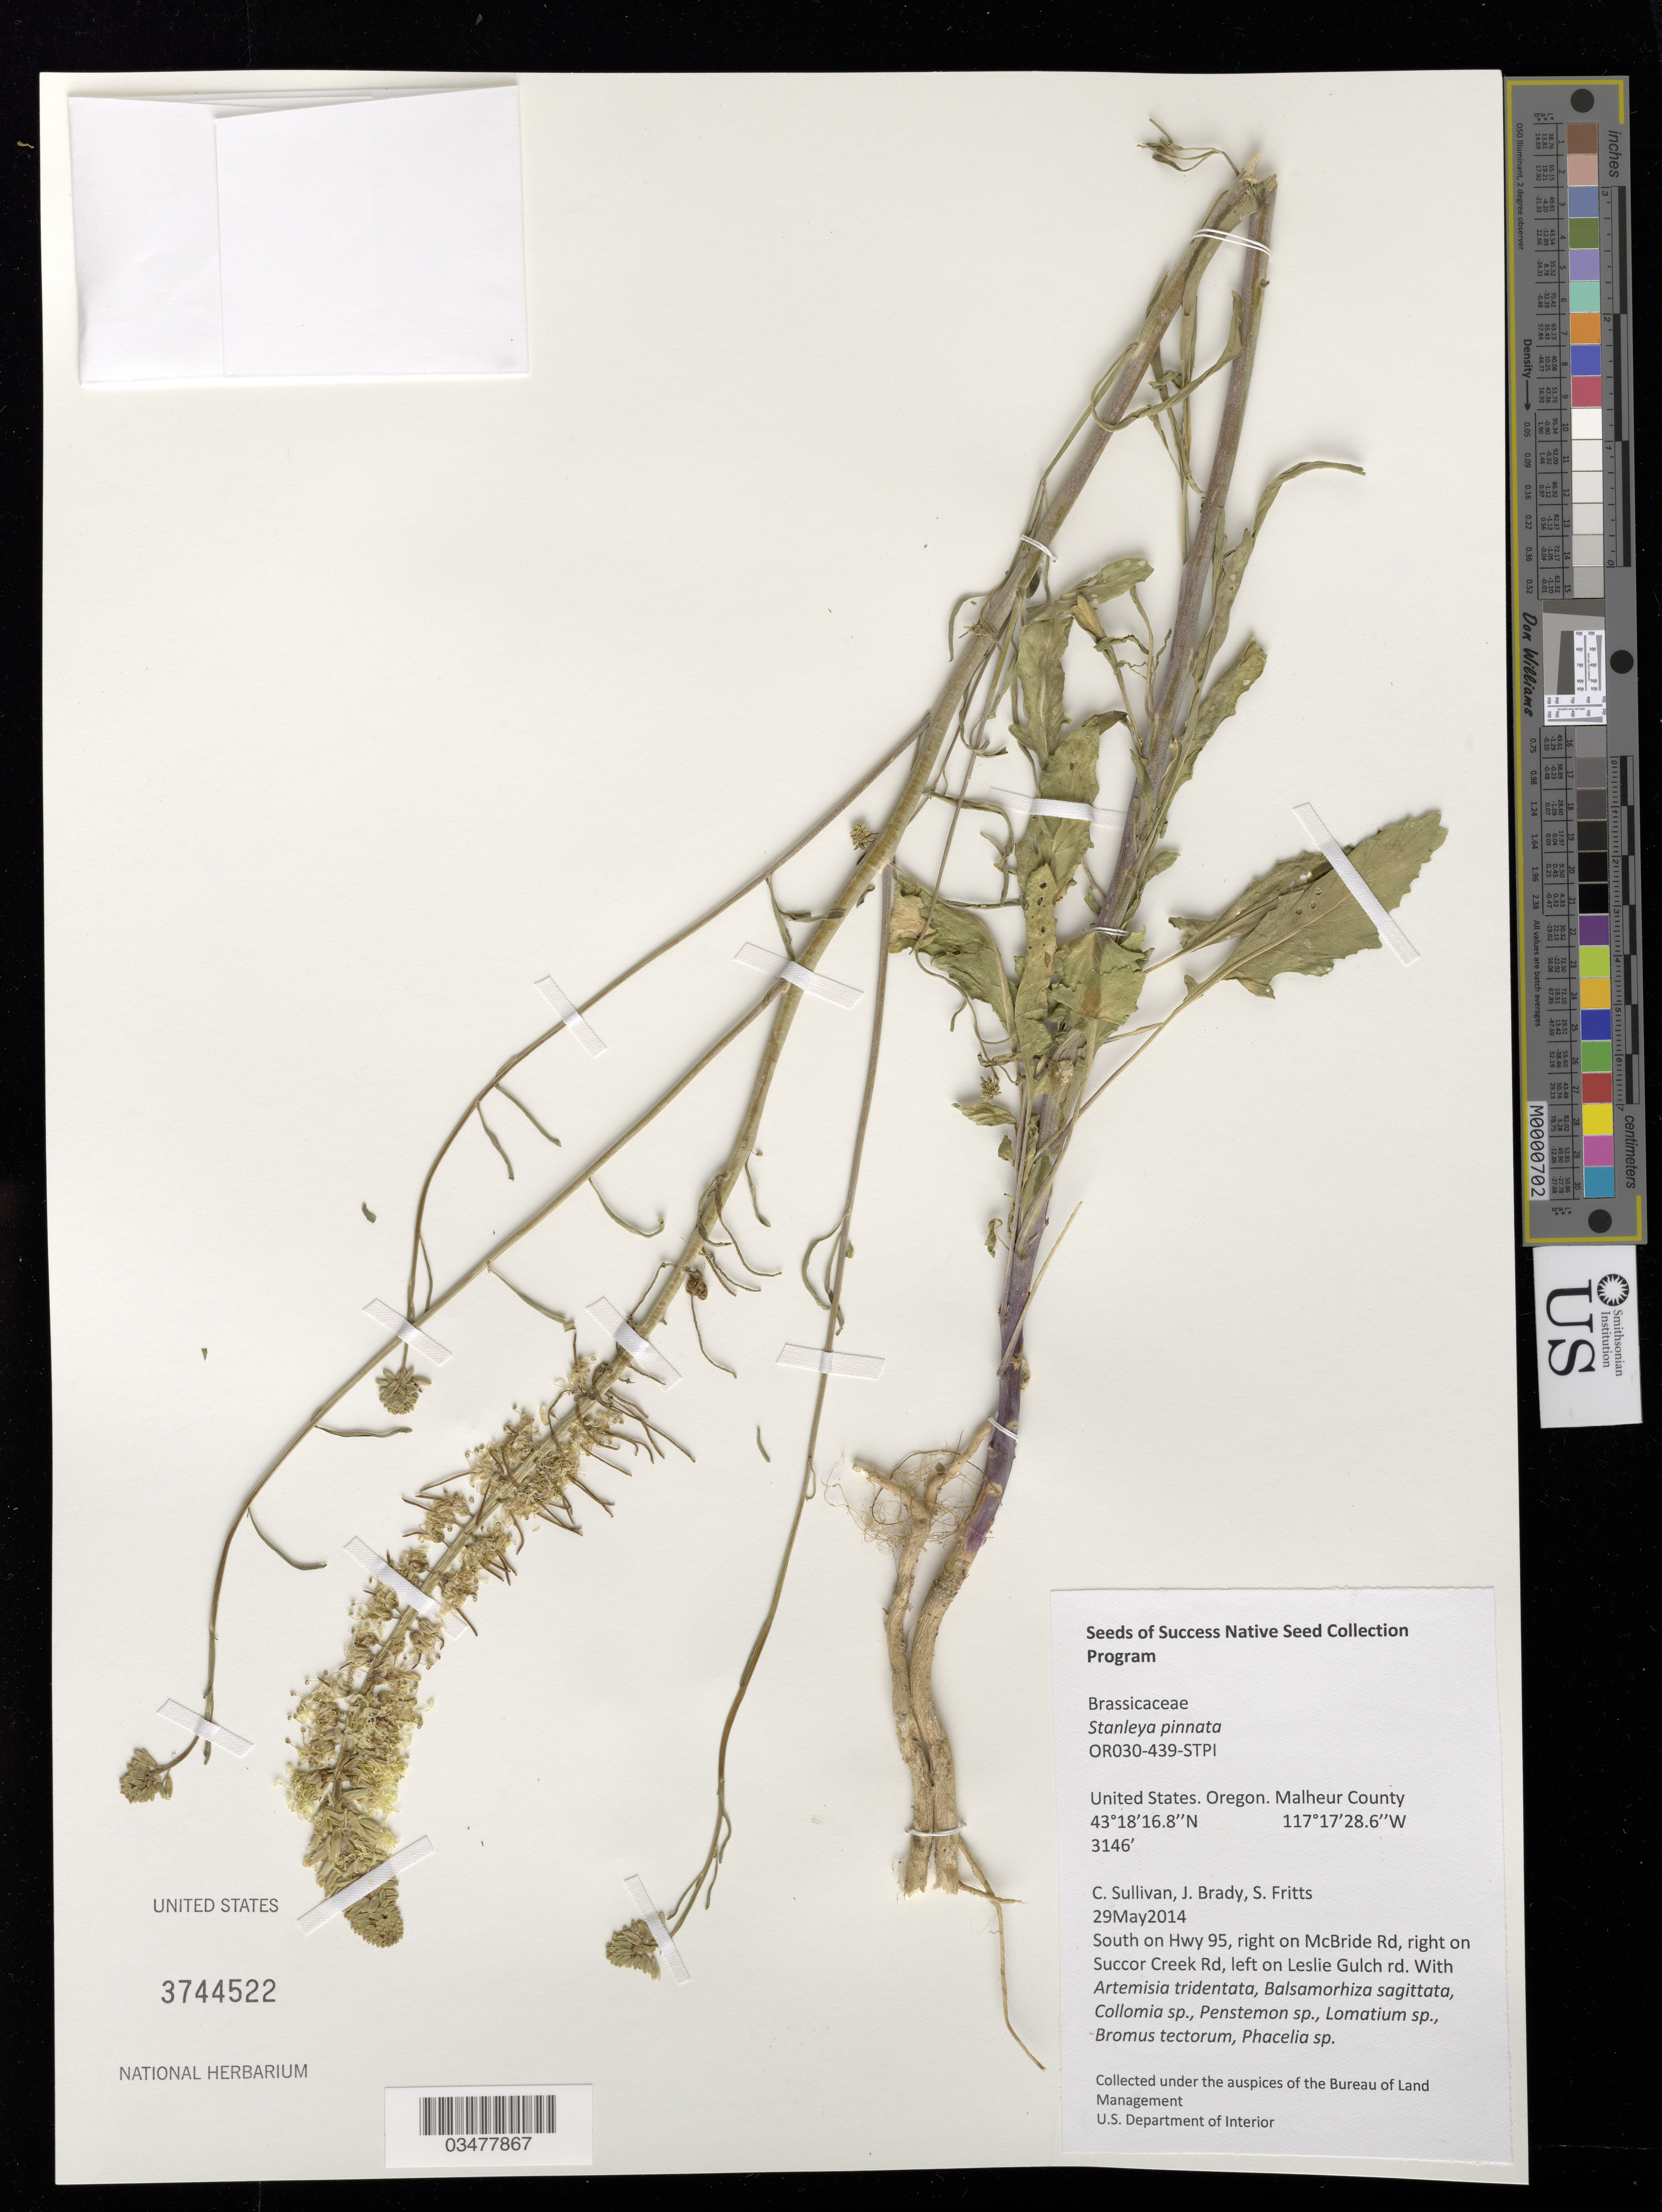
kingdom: Plantae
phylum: Tracheophyta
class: Magnoliopsida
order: Brassicales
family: Brassicaceae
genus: Stanleya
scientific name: Stanleya pinnata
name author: (Pursh) Britton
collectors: C. Sullivan, J. Brady & S. Fritts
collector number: OR030-439-STPI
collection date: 2014-05-29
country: United States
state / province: Oregon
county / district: Malheur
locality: Leslie Gulch rd.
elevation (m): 959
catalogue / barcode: US 3744522